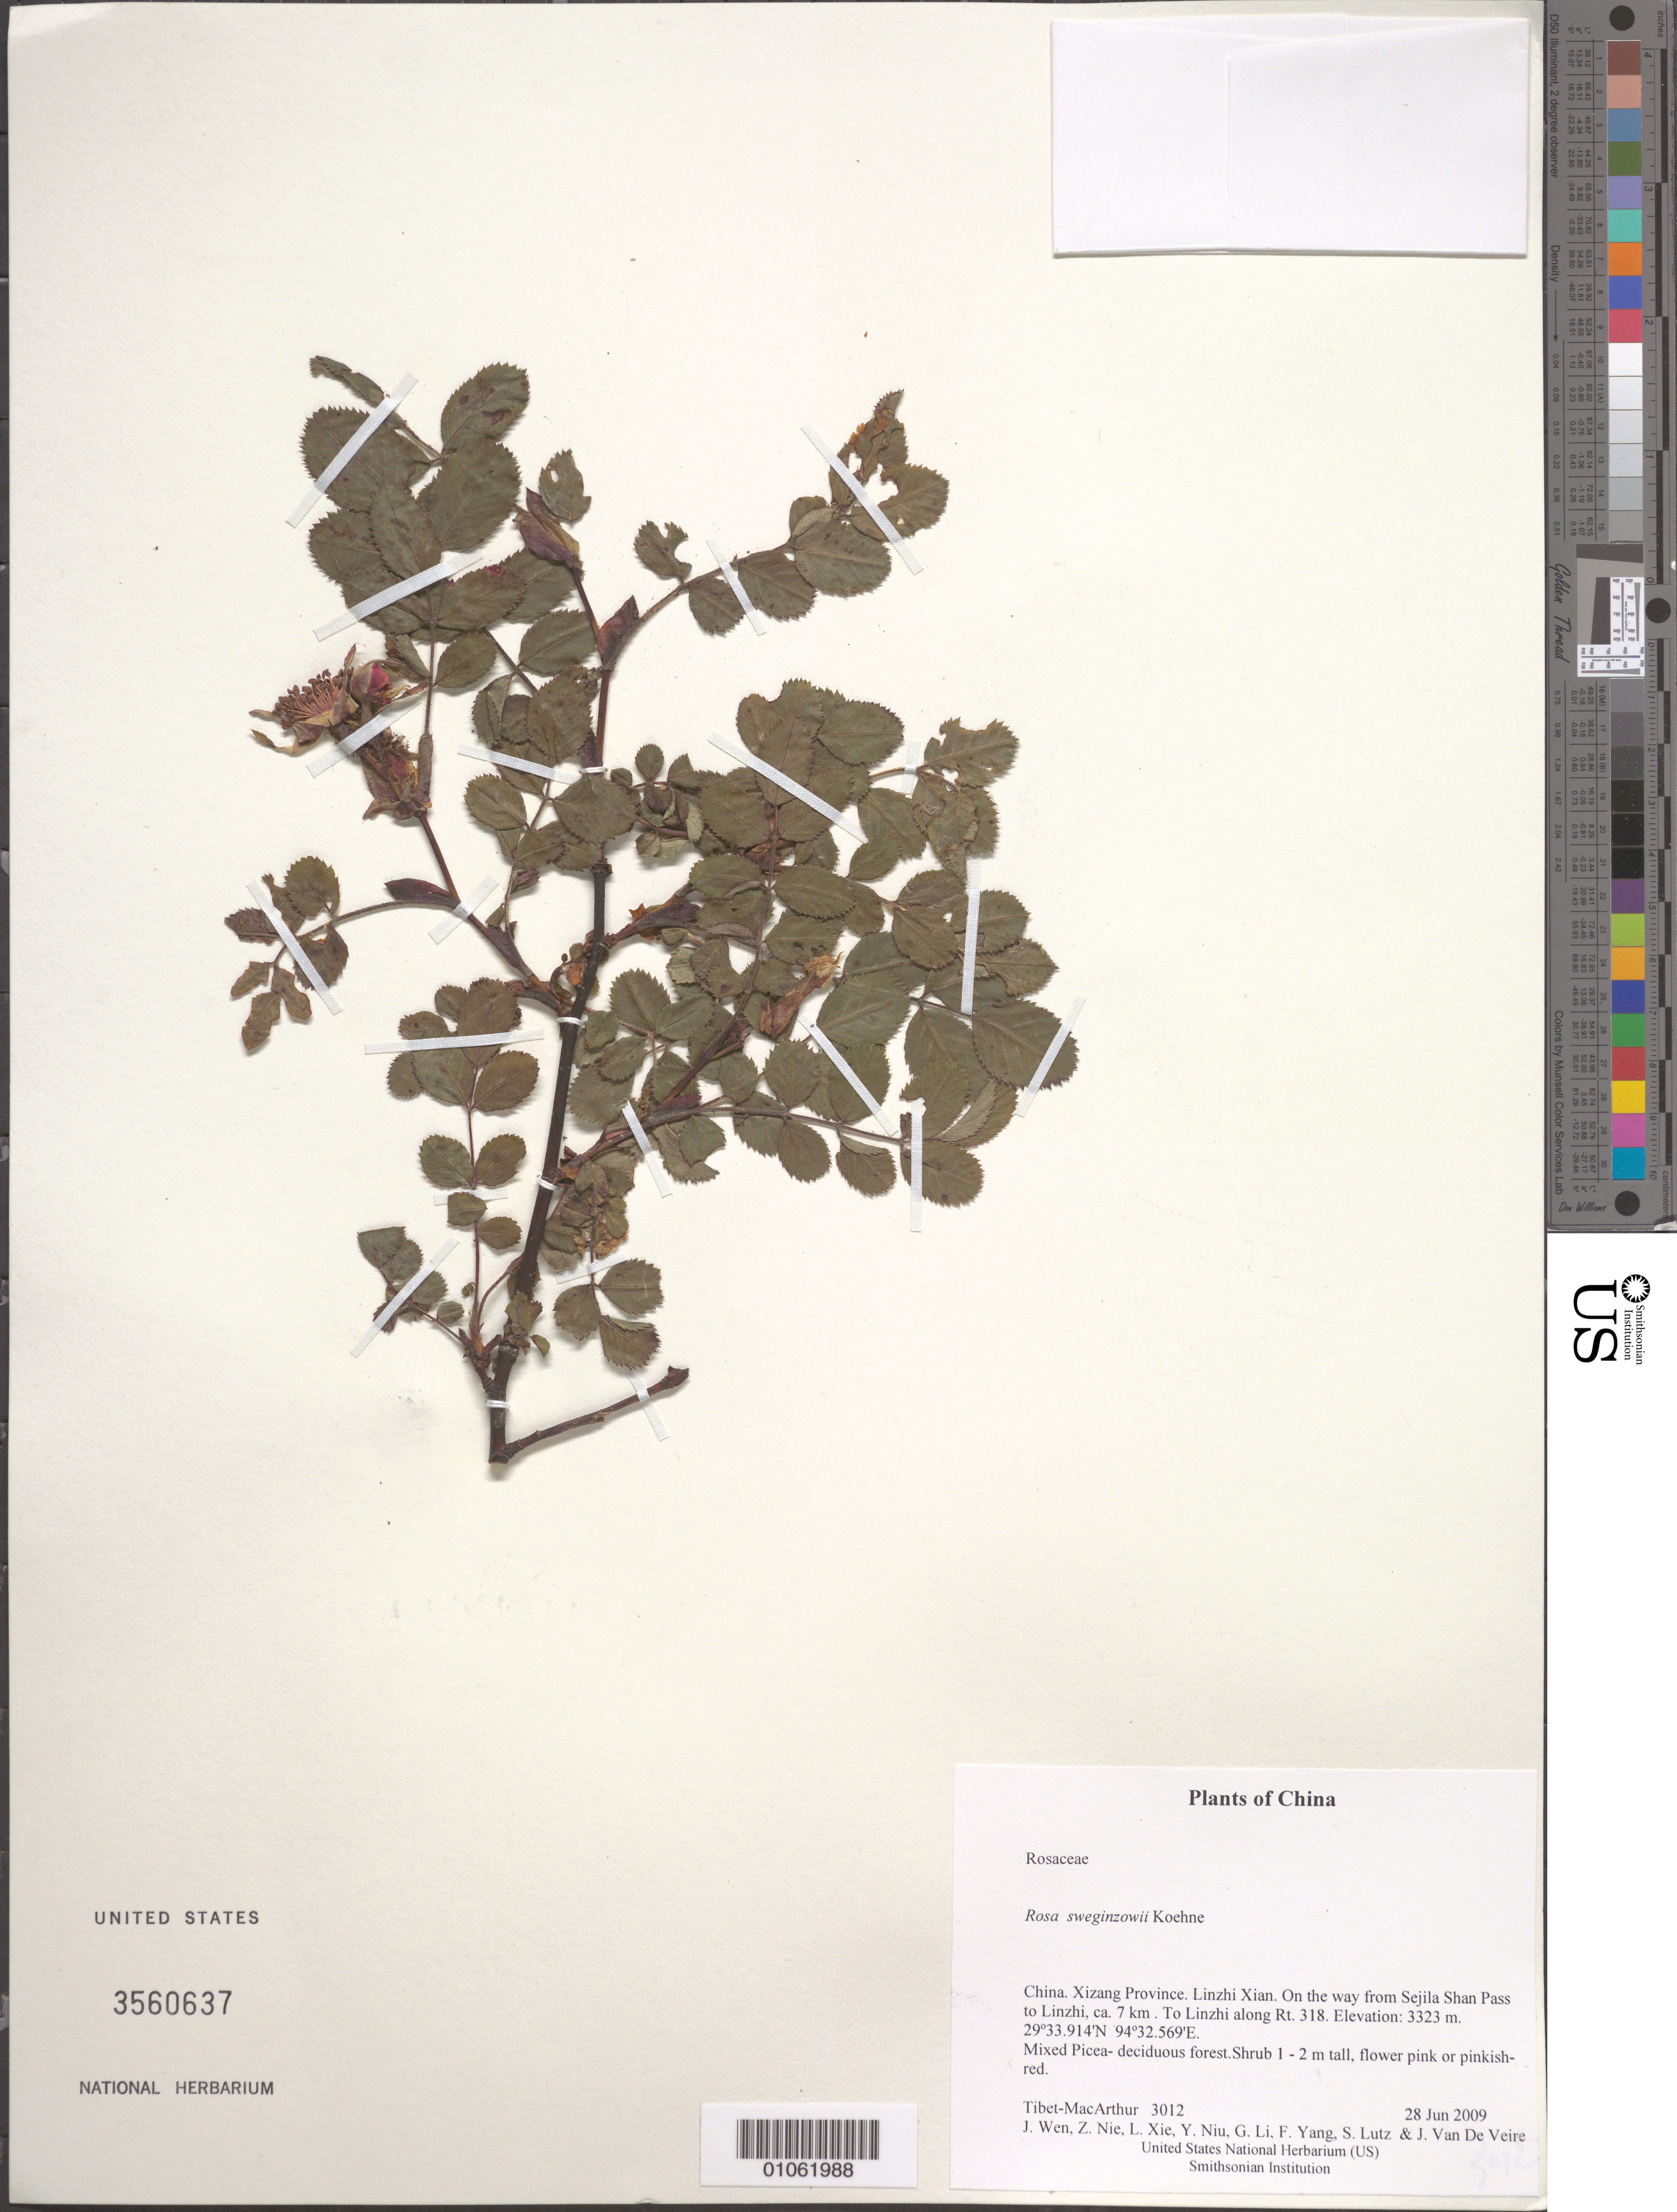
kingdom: Plantae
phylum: Tracheophyta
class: Magnoliopsida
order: Rosales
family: Rosaceae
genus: Rosa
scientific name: Rosa sweginzowii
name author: Koehne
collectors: Tibet-MacArthur, J. Wen, Z. Nie, L. Xie, Y. Niu, G. Li, F. Yang, S. Lutz & J. Van De Veire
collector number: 3012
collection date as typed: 28 Jun 2009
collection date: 2009-06-28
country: China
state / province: Xizang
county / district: Linzhi Xian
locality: On the way from Sejila Shan Pass to Linzhi, ca. 7 km . To Linzhi along Rt. 318.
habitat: Mixed Picea- deciduous forest.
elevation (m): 3323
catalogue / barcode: US 3560637